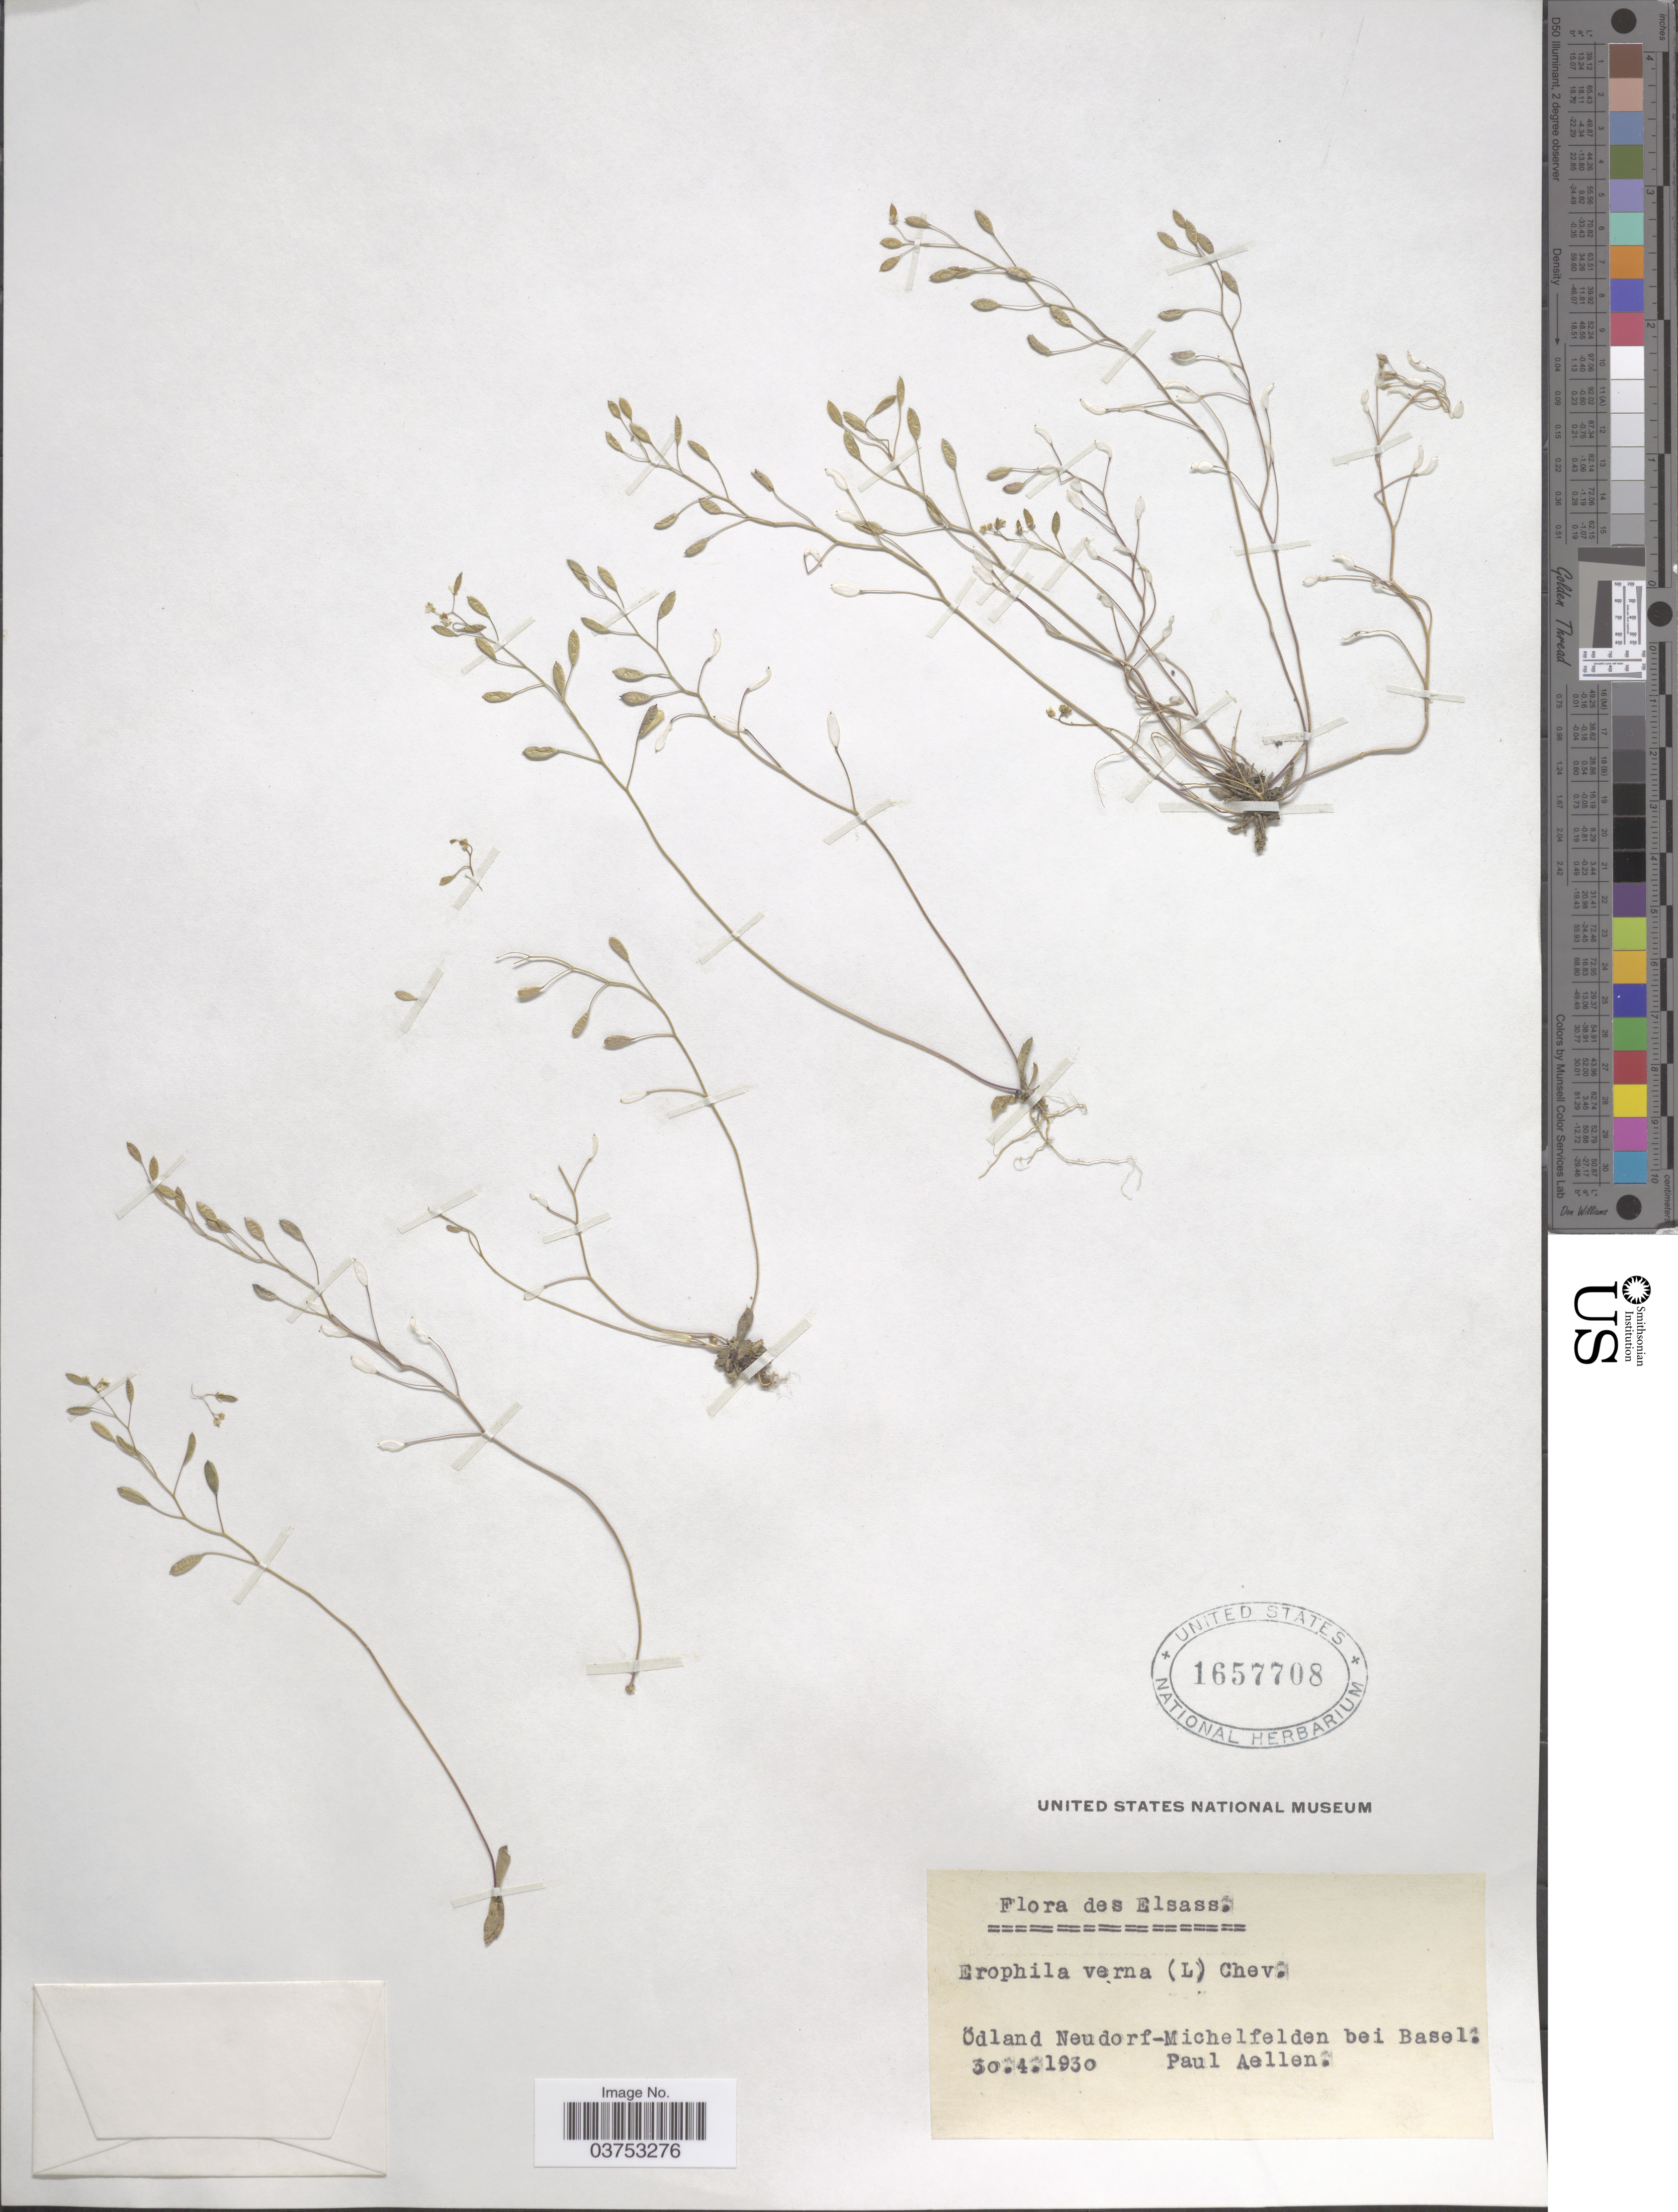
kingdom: Plantae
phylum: Tracheophyta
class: Magnoliopsida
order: Brassicales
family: Brassicaceae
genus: Draba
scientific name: Draba verna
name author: L.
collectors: P. Aellen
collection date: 1930-04-30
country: Switzerland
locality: Elsass. Ödland Neudorf-Michelfelden bei Basel.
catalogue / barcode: US 1657708